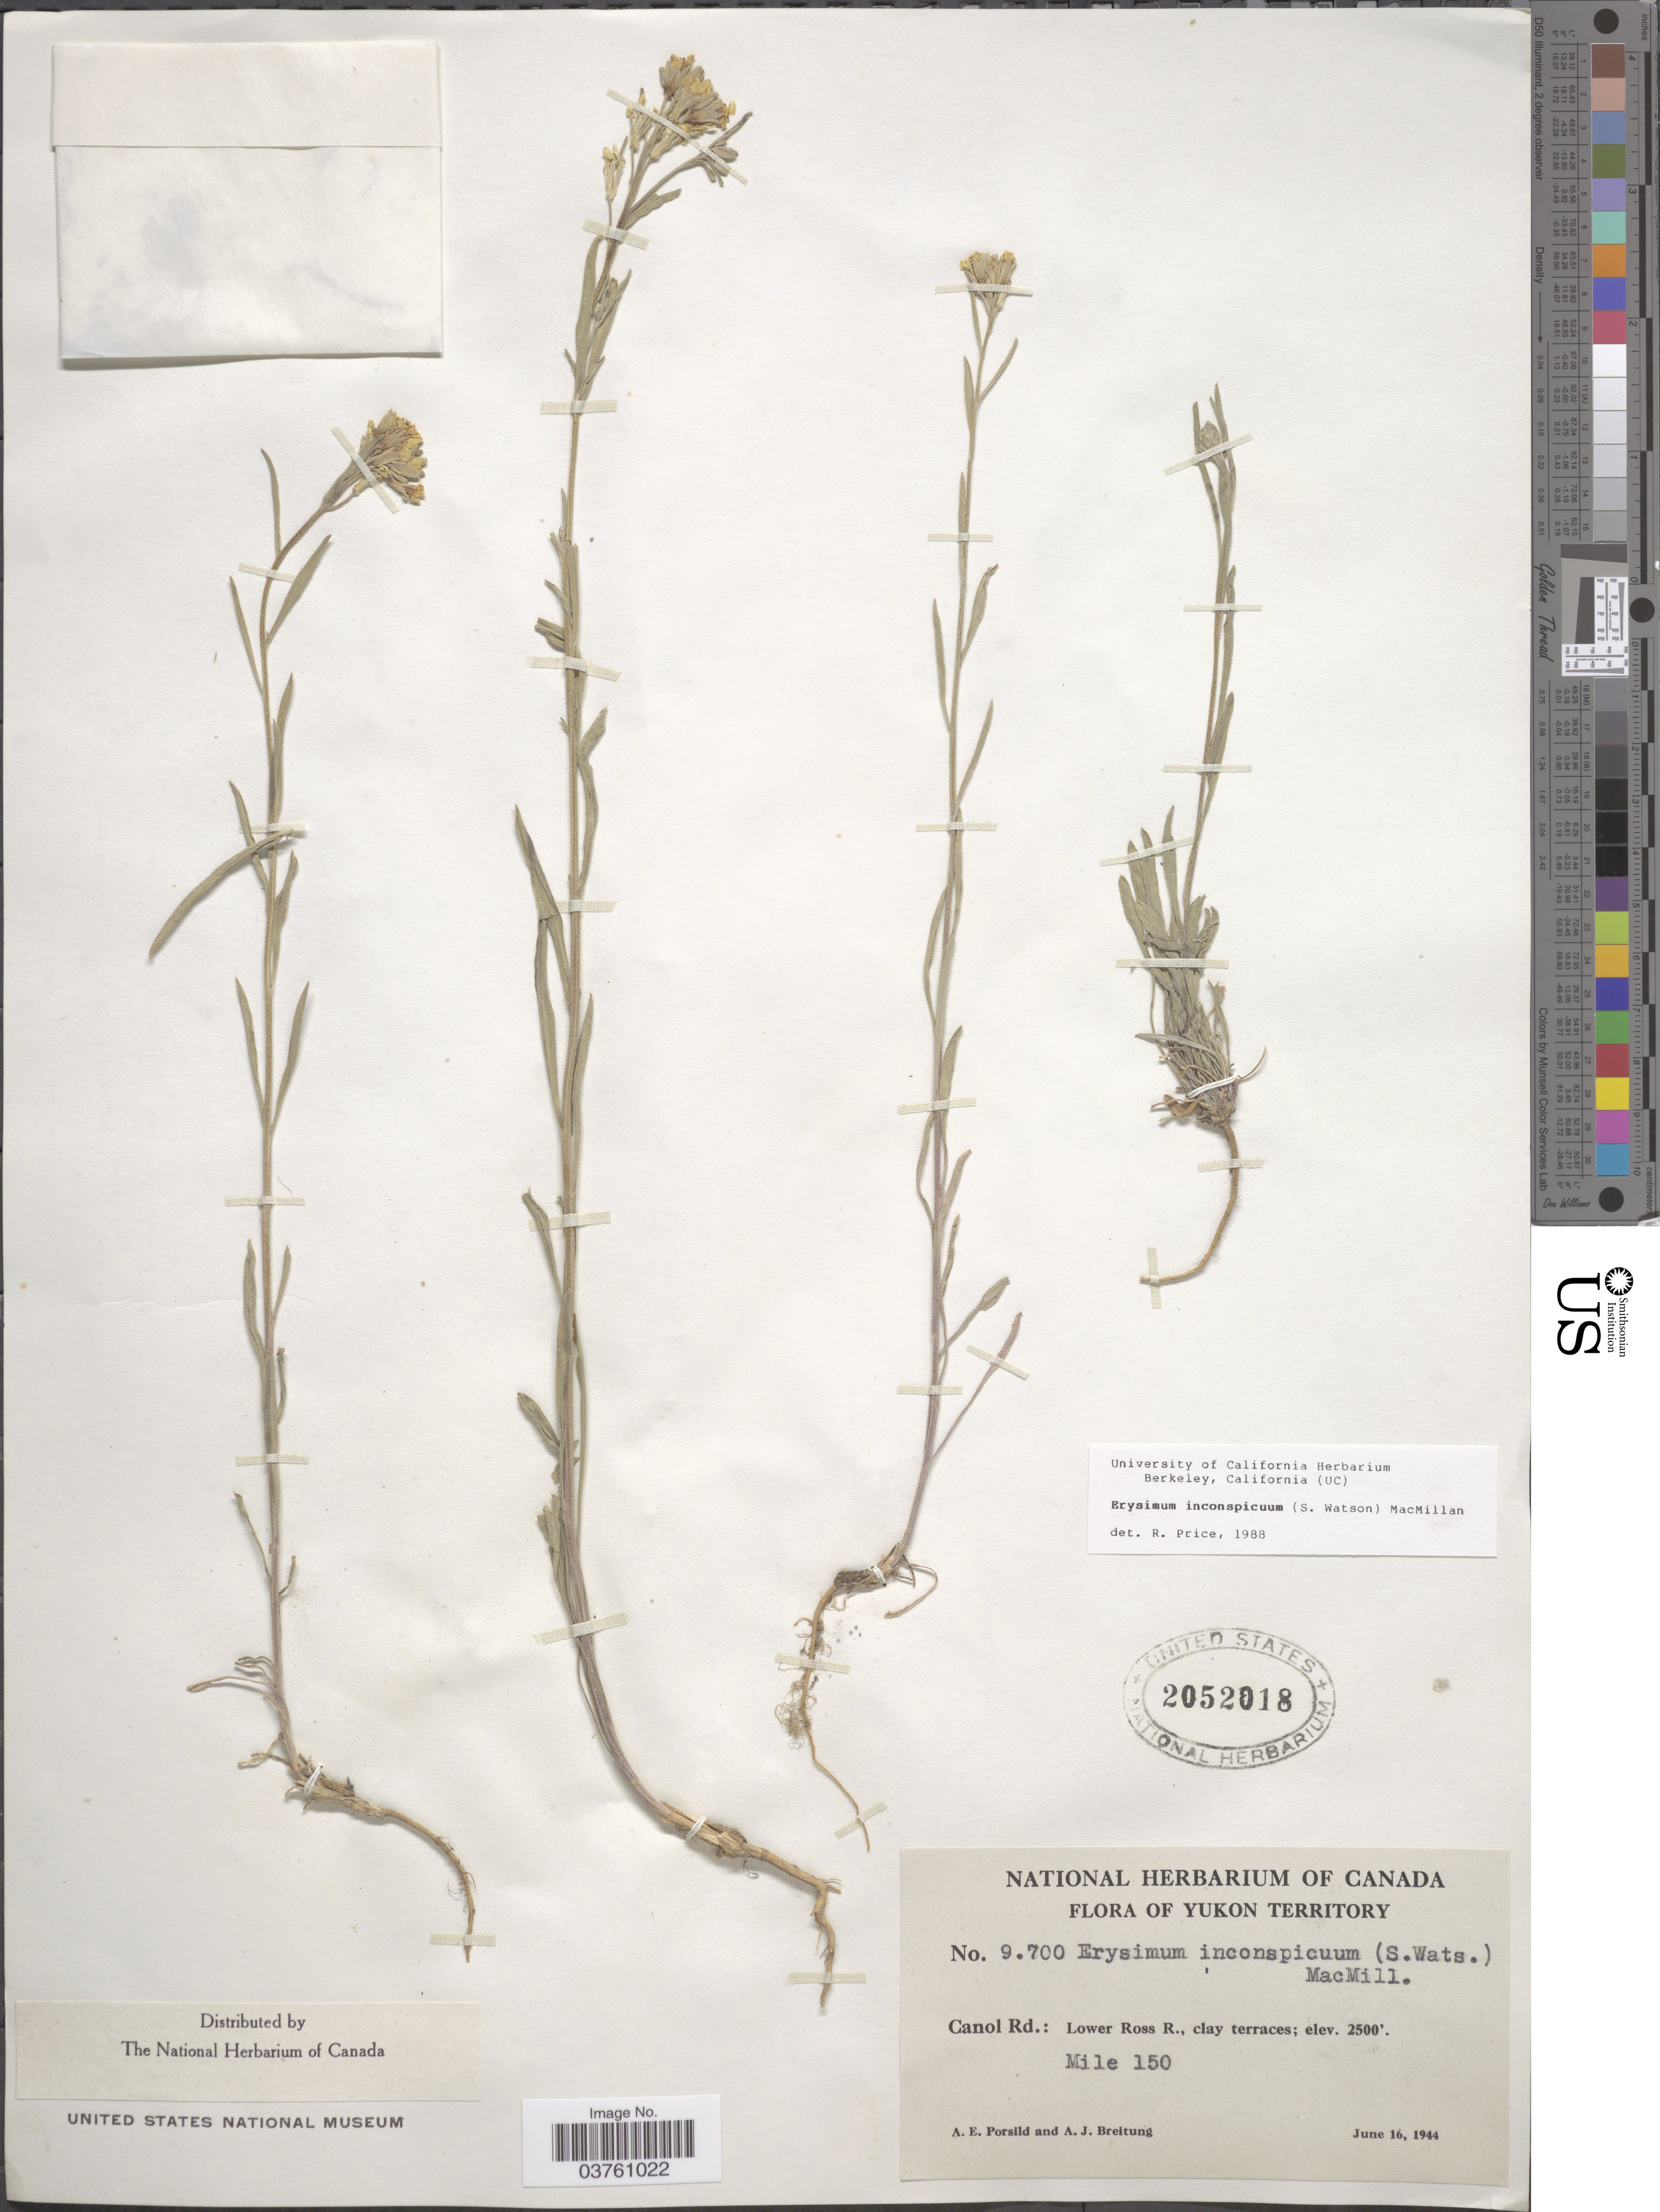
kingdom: Plantae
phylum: Tracheophyta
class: Magnoliopsida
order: Brassicales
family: Brassicaceae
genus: Erysimum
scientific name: Erysimum inconspicuum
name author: (S. Watson) MacMill.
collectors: A. E. Porsild & A. Breitung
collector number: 9700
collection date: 1944-06-16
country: Canada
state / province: Yukon Territory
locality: Canol Rd.: Lower Ross R. Mile 150.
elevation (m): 762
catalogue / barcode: US 2052018